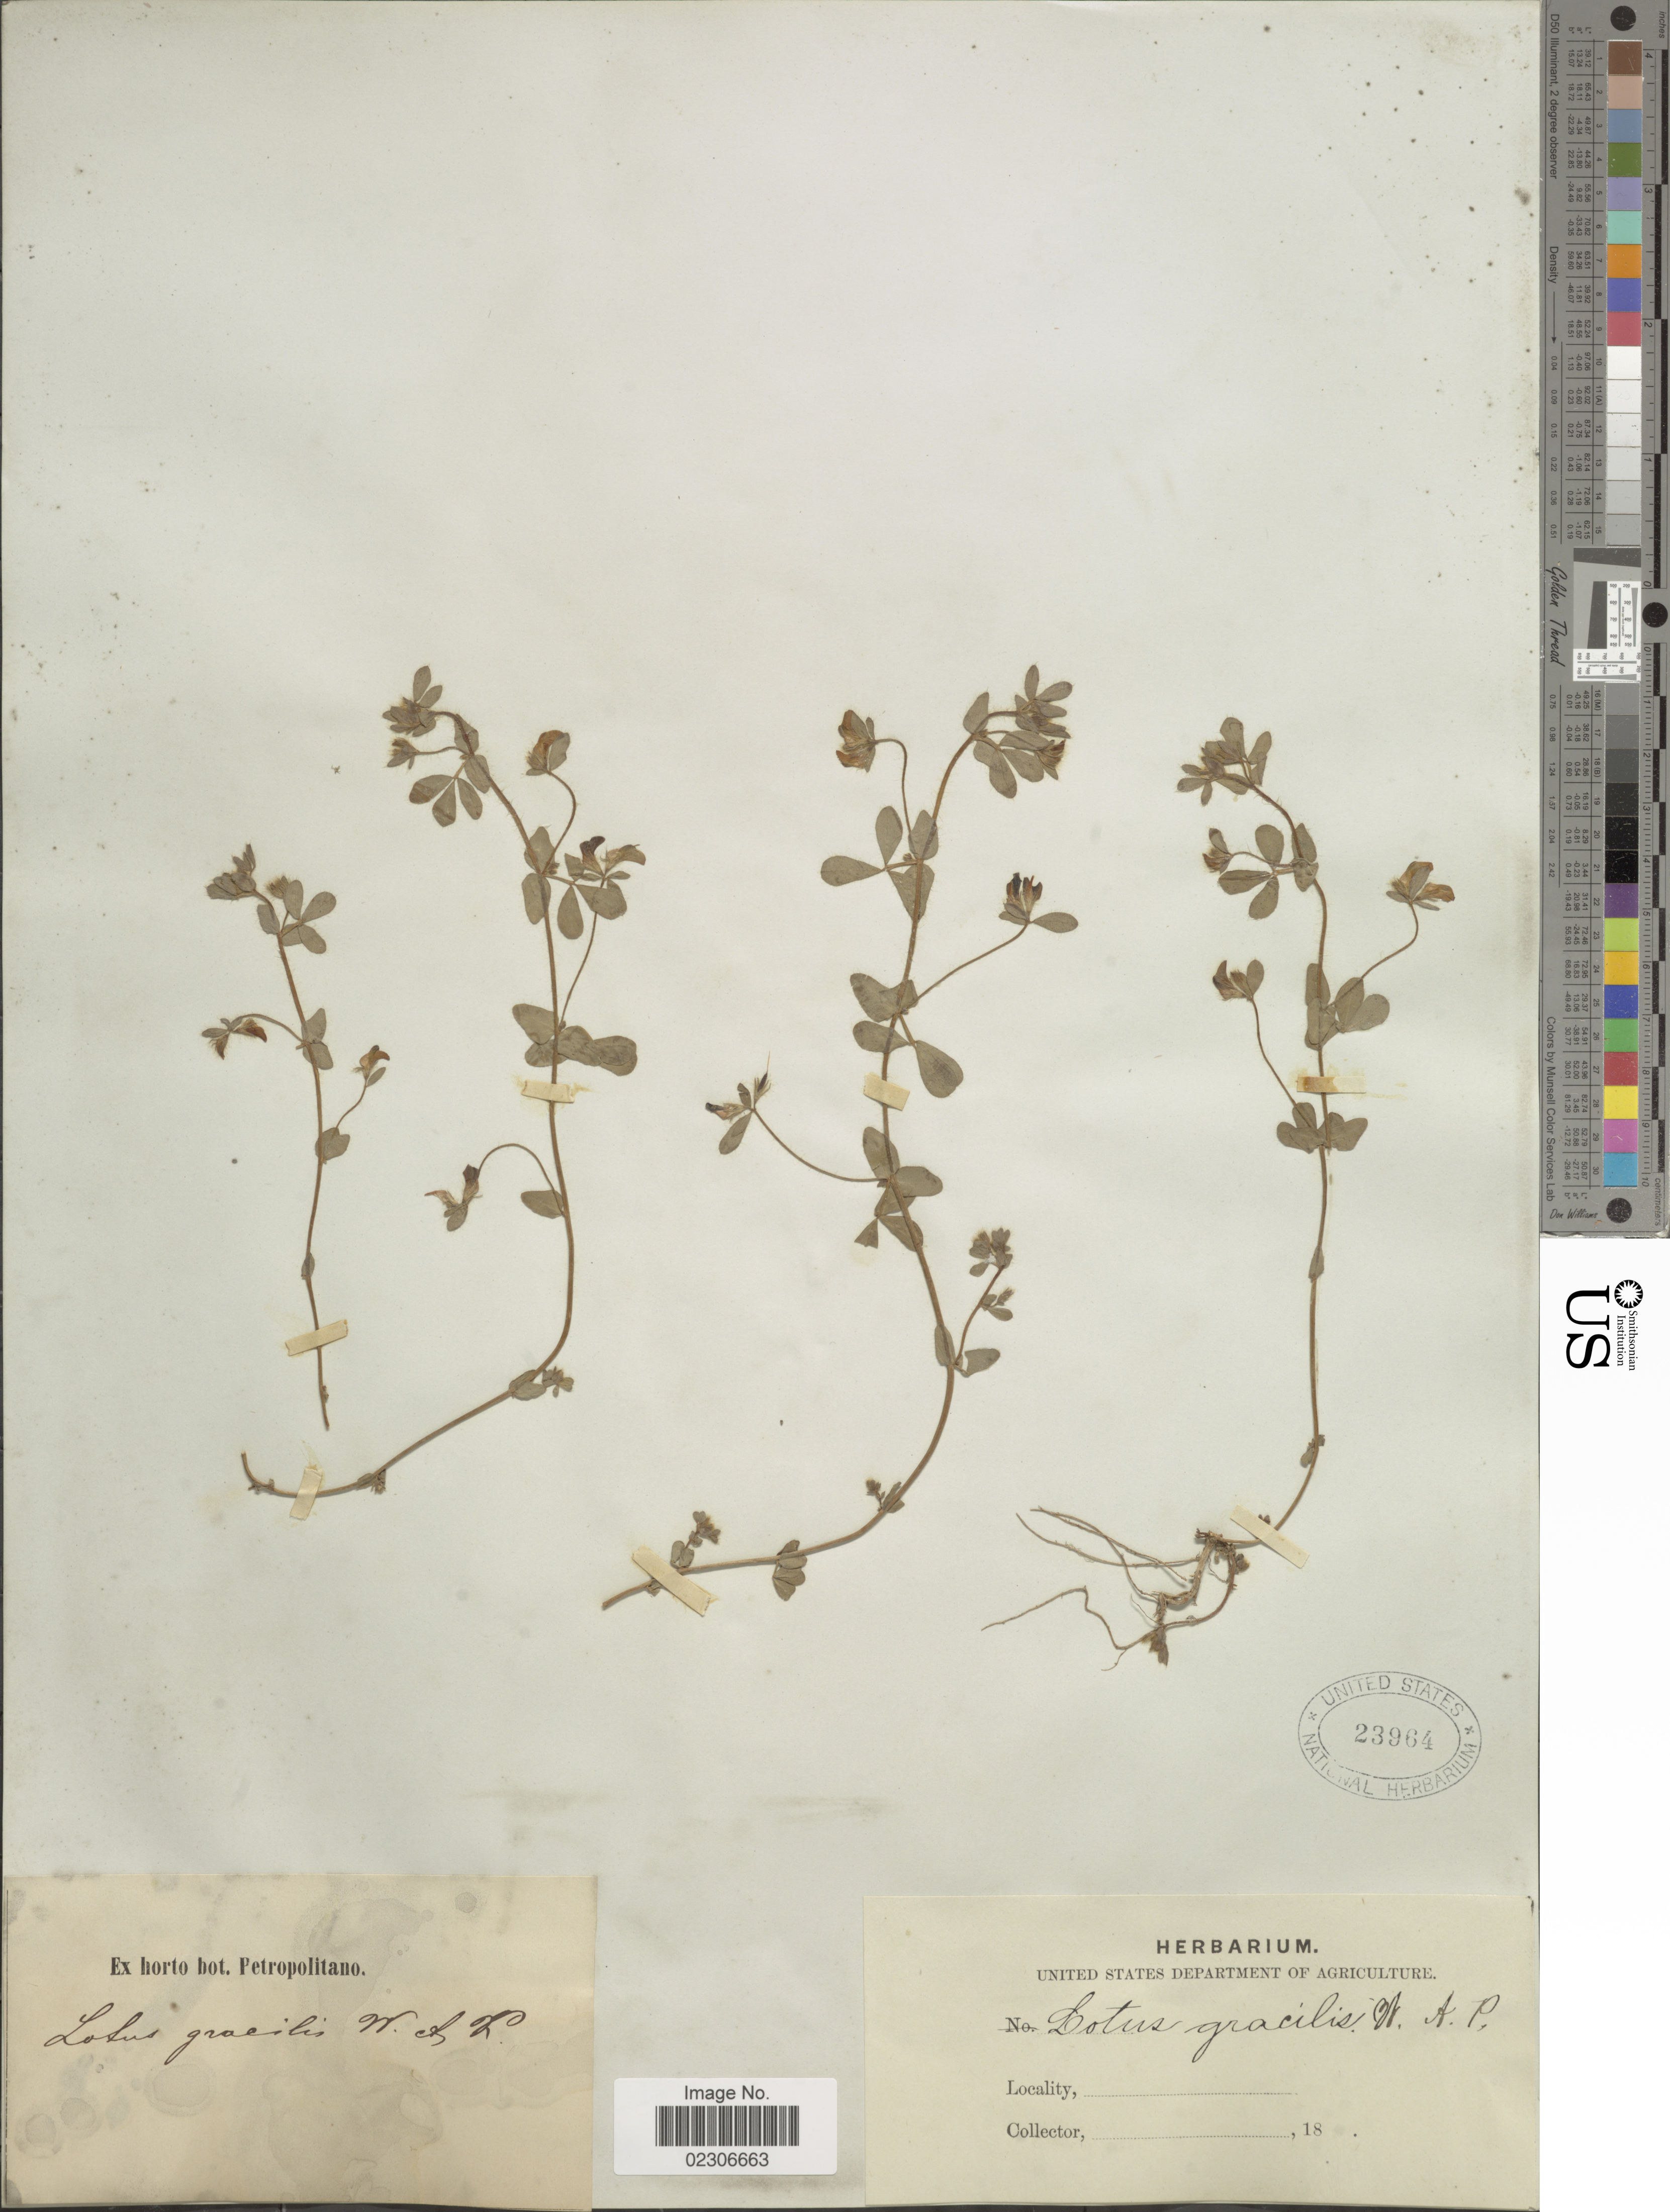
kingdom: Plantae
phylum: Tracheophyta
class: Magnoliopsida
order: Fabales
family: Fabaceae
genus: Lotus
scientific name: Lotus gracilis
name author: Salisb.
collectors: ex Horto Bot. Petropolitano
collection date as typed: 18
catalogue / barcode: US 23964